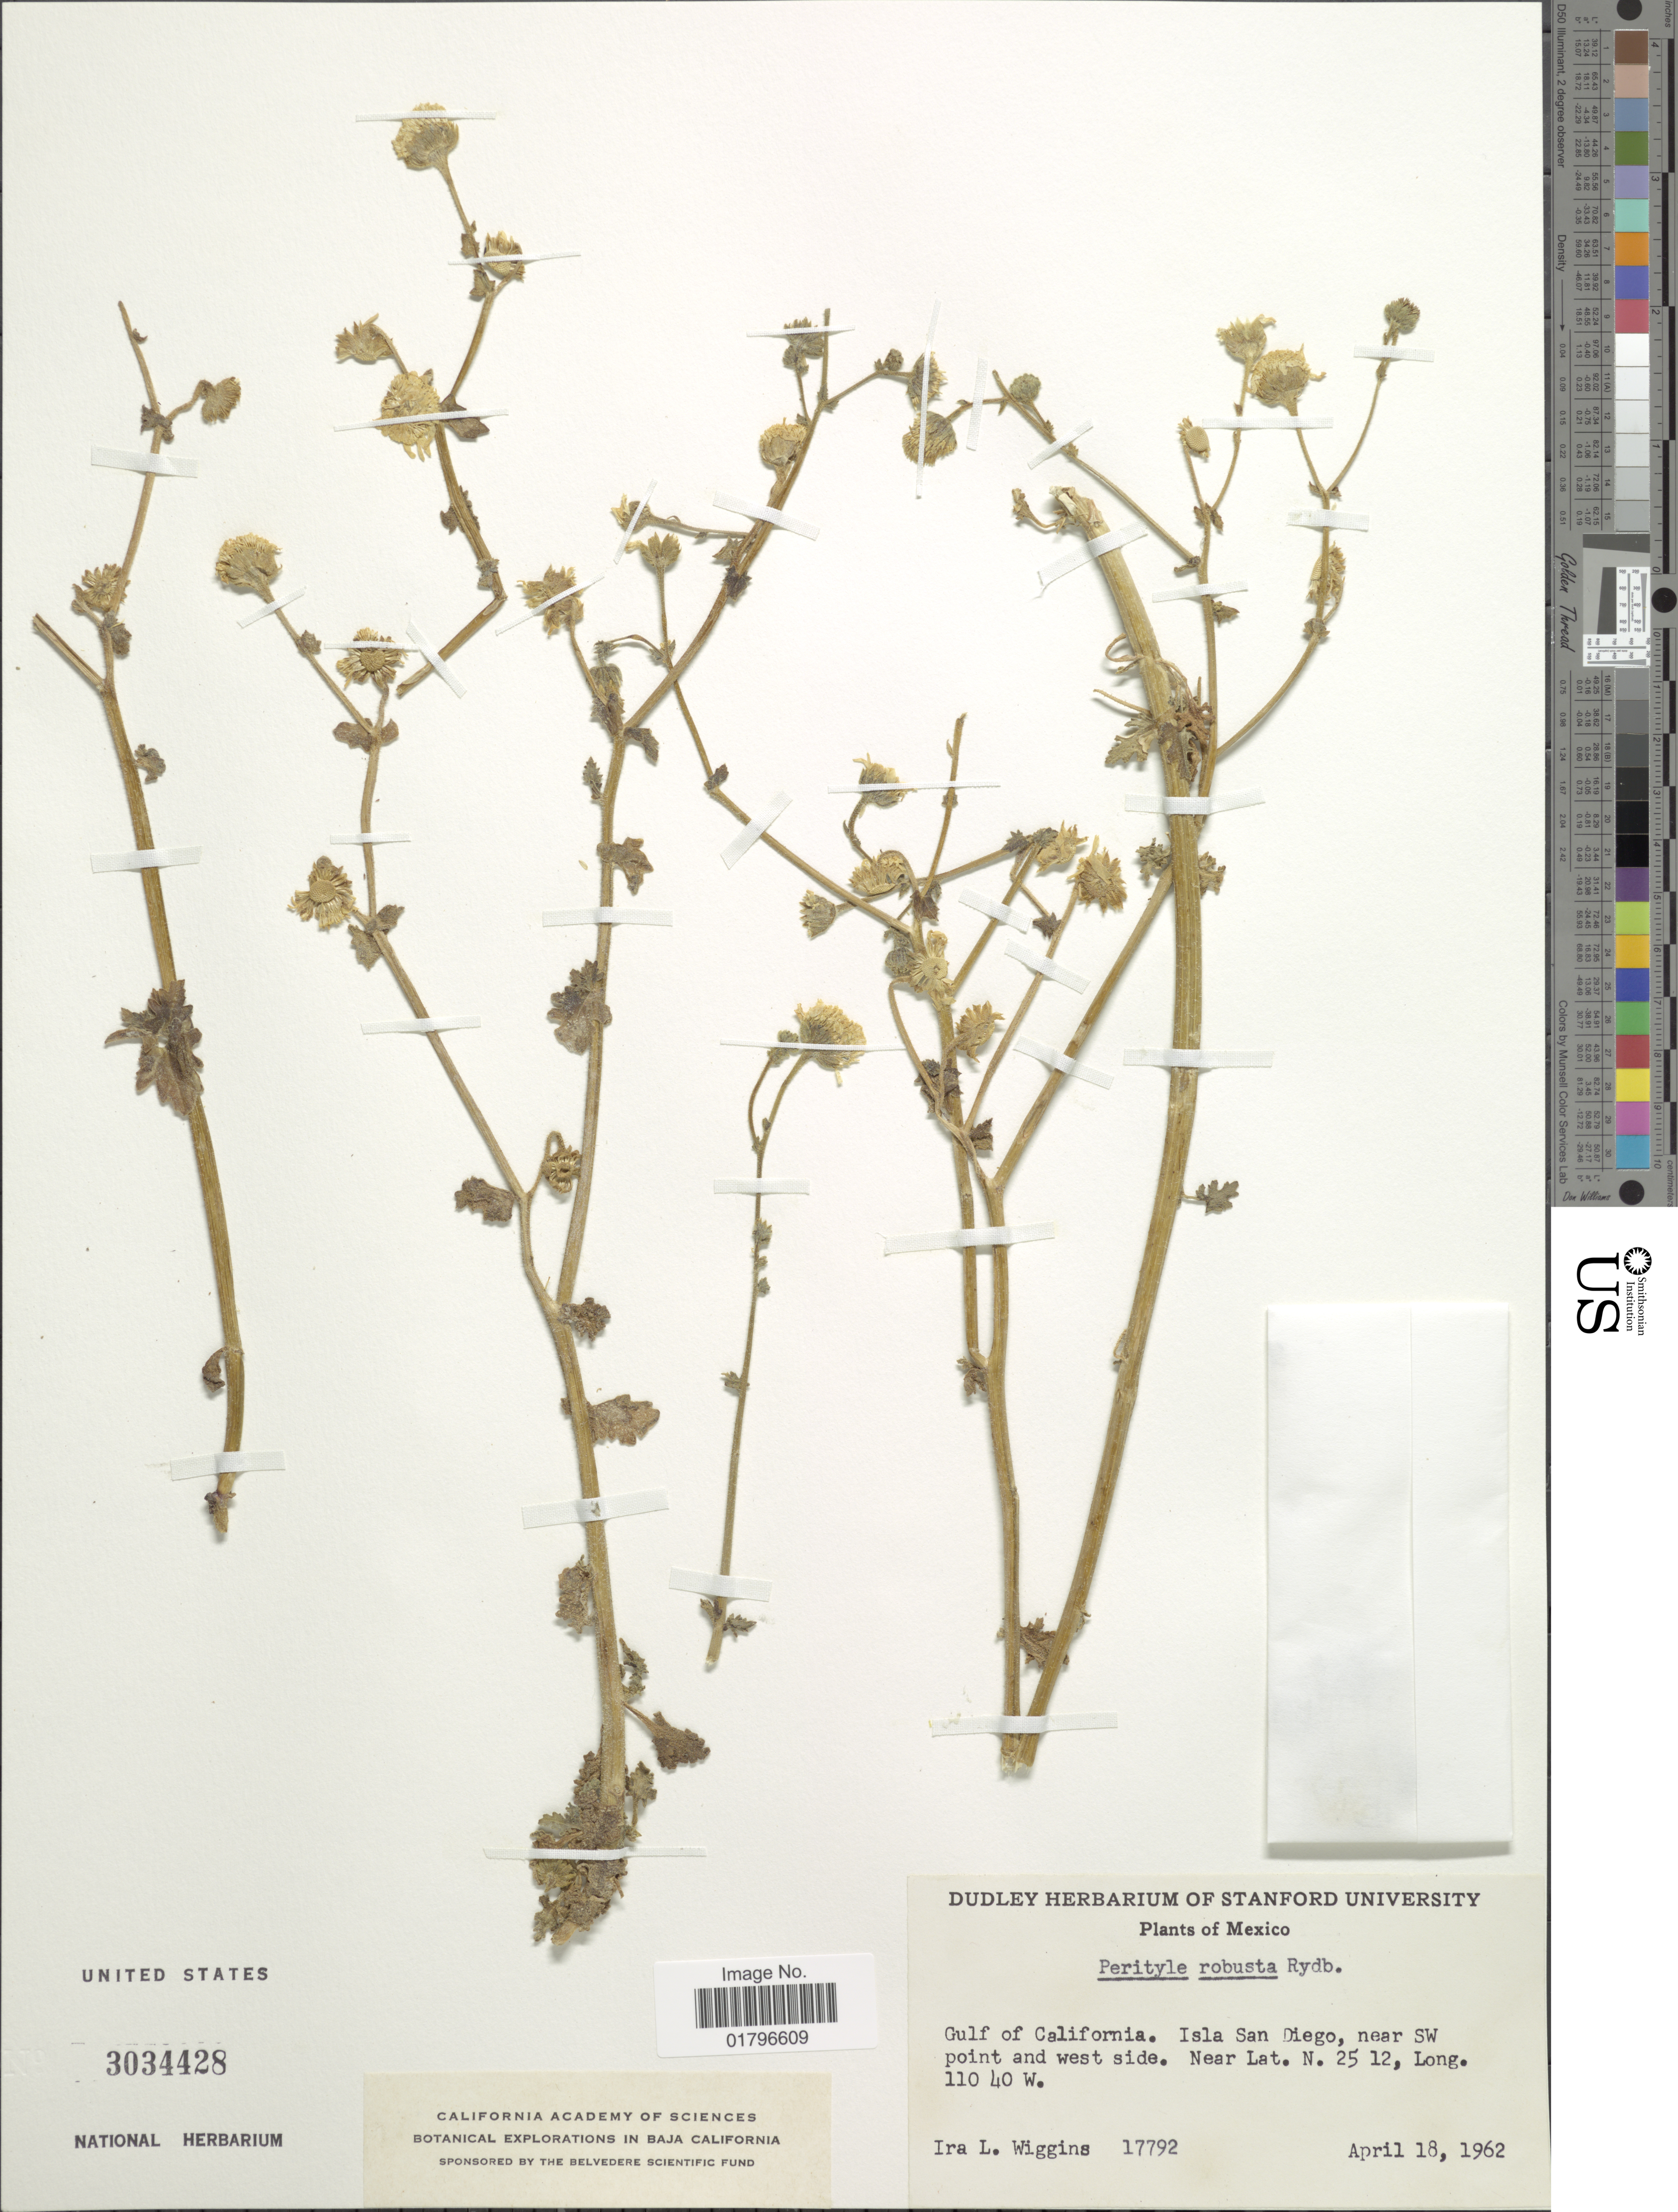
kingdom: Plantae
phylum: Tracheophyta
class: Magnoliopsida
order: Asterales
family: Asteraceae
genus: Perityle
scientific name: Perityle robusta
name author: Rydb.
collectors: I. L. Wiggins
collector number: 17792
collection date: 1962-04-18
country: Mexico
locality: Gulf of California. Isla San Diego, near SW point and west side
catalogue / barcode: US 3034428